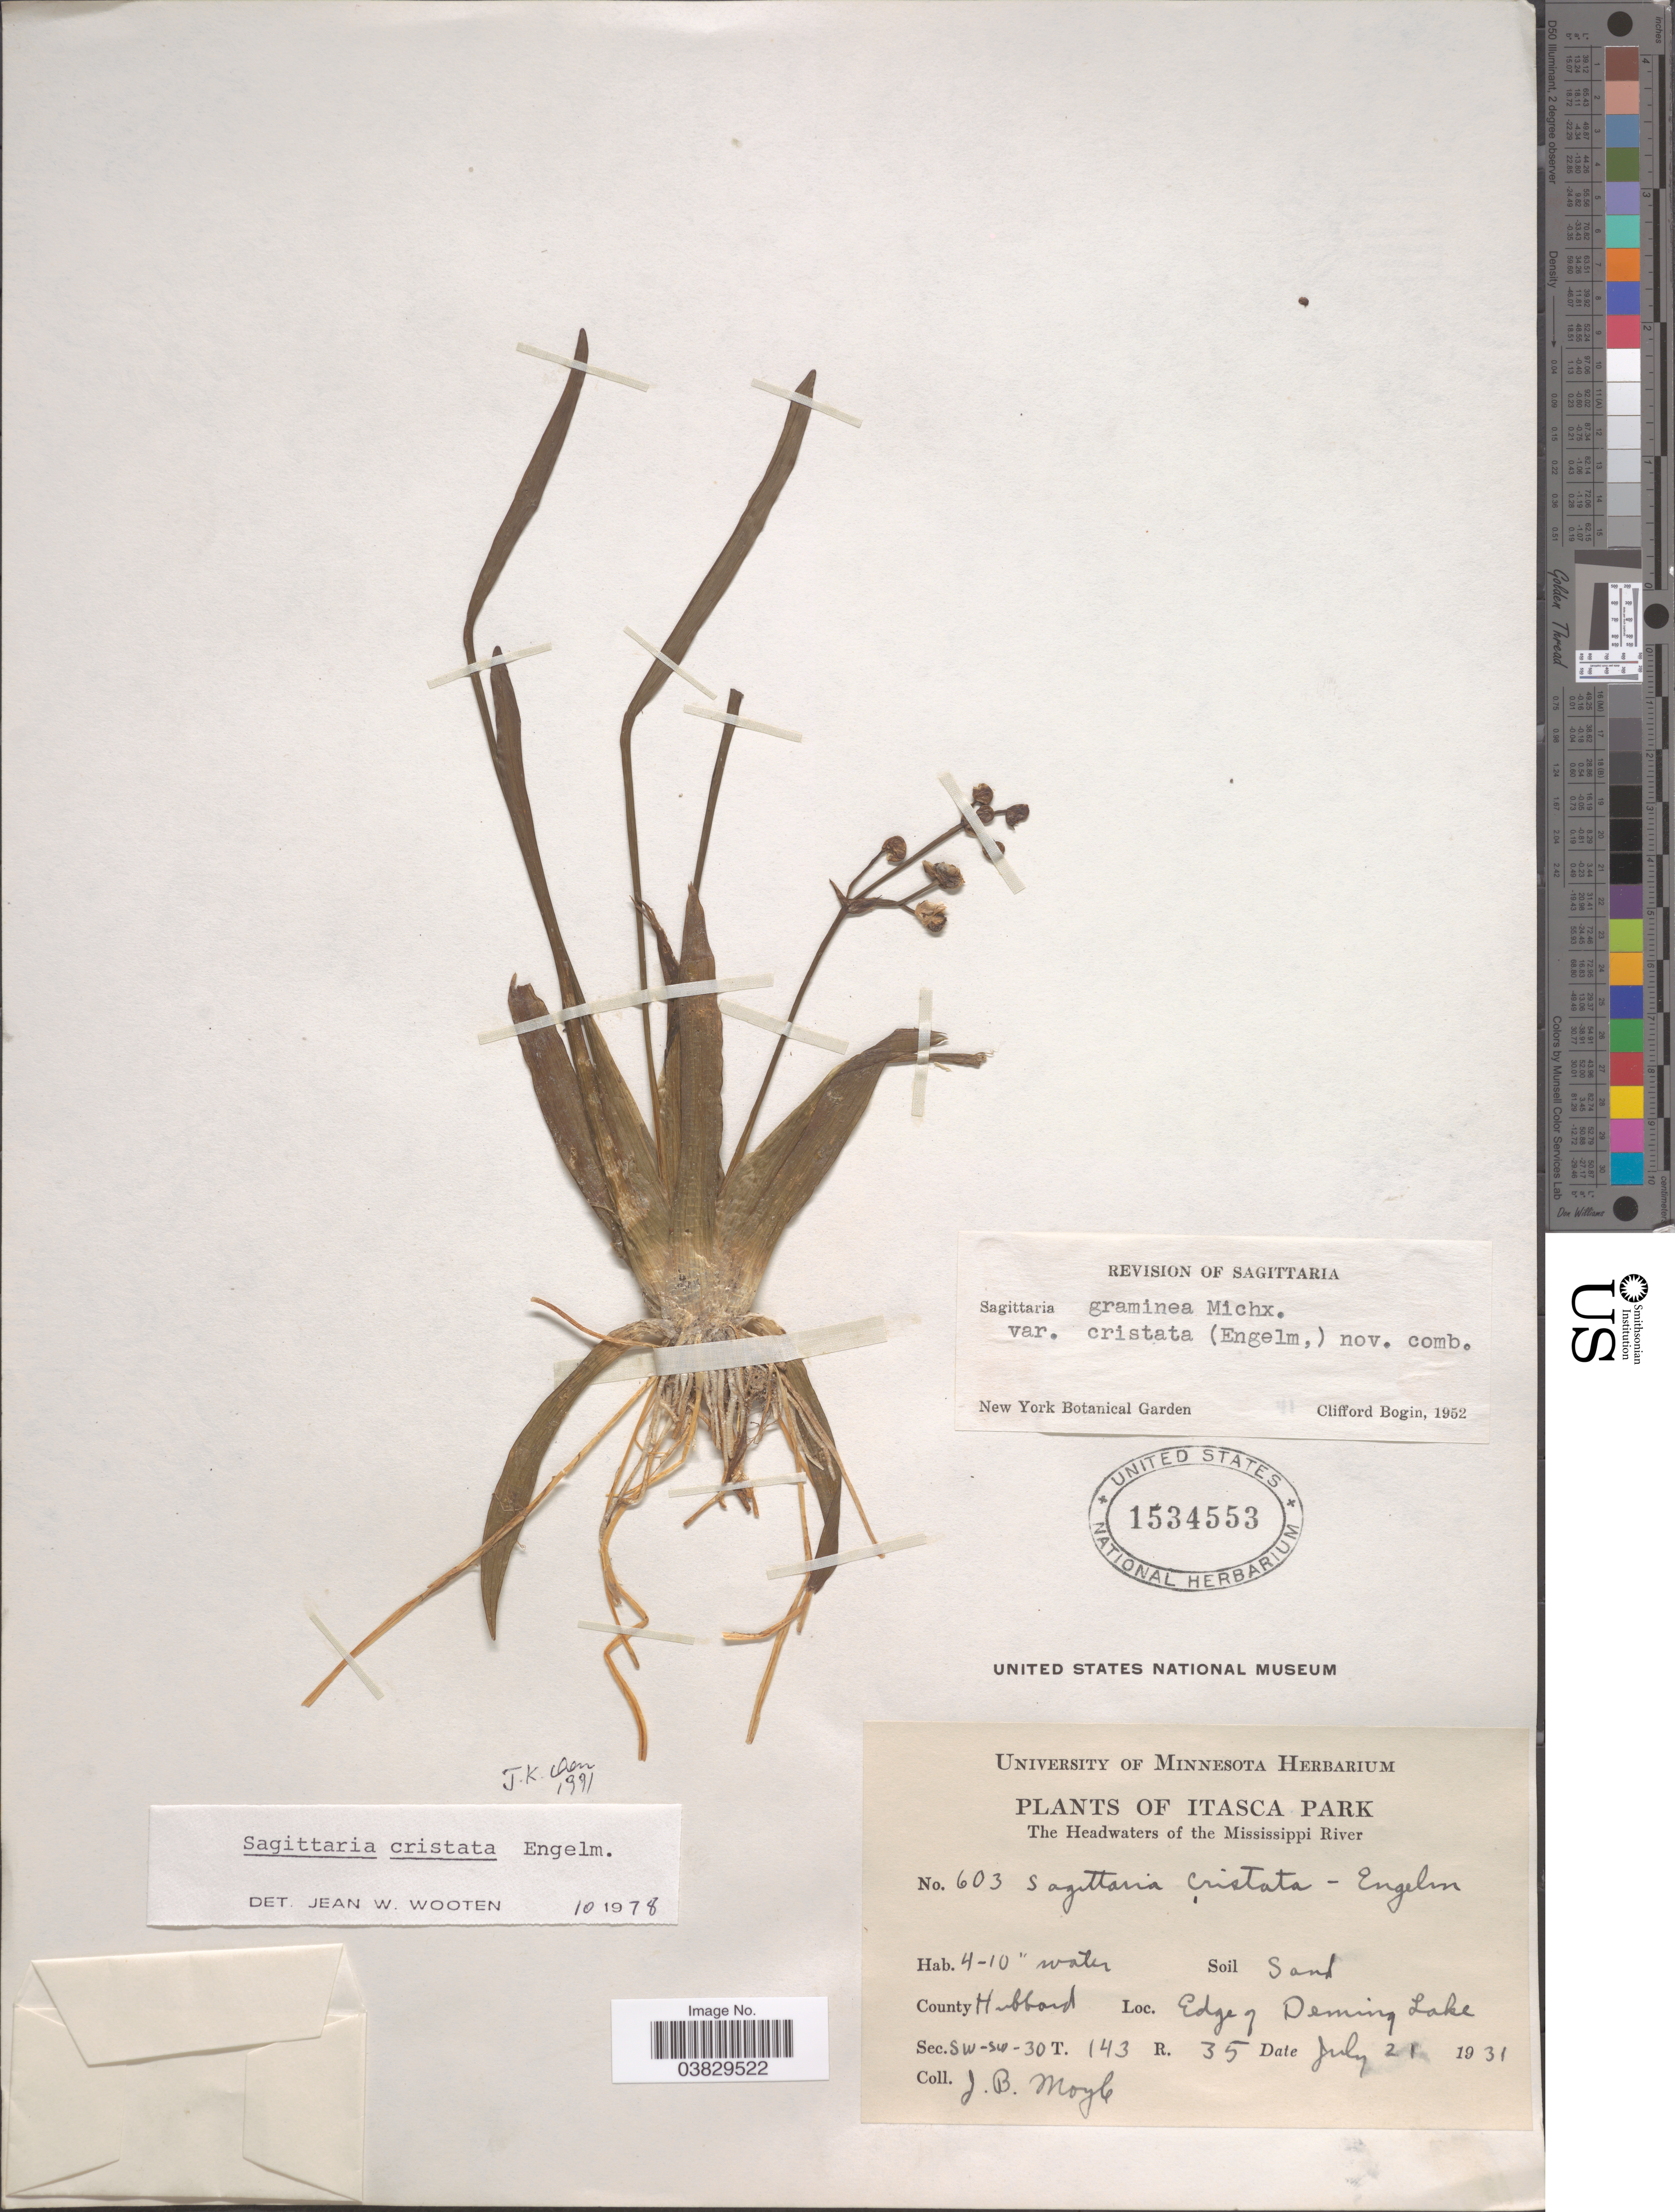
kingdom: Plantae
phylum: Tracheophyta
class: Liliopsida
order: Alismatales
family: Alismataceae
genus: Sagittaria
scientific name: Sagittaria cristata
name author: Engelm.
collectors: J. Moyle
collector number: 603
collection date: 1931-07-21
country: United States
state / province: Minnesota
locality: Itasca Park. The Headwaters of the Mississippi River. County Hubbard, Edge of Deming Lake. Sec. SW-SW- 30 T. 143 R. 35.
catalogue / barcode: US 1534553